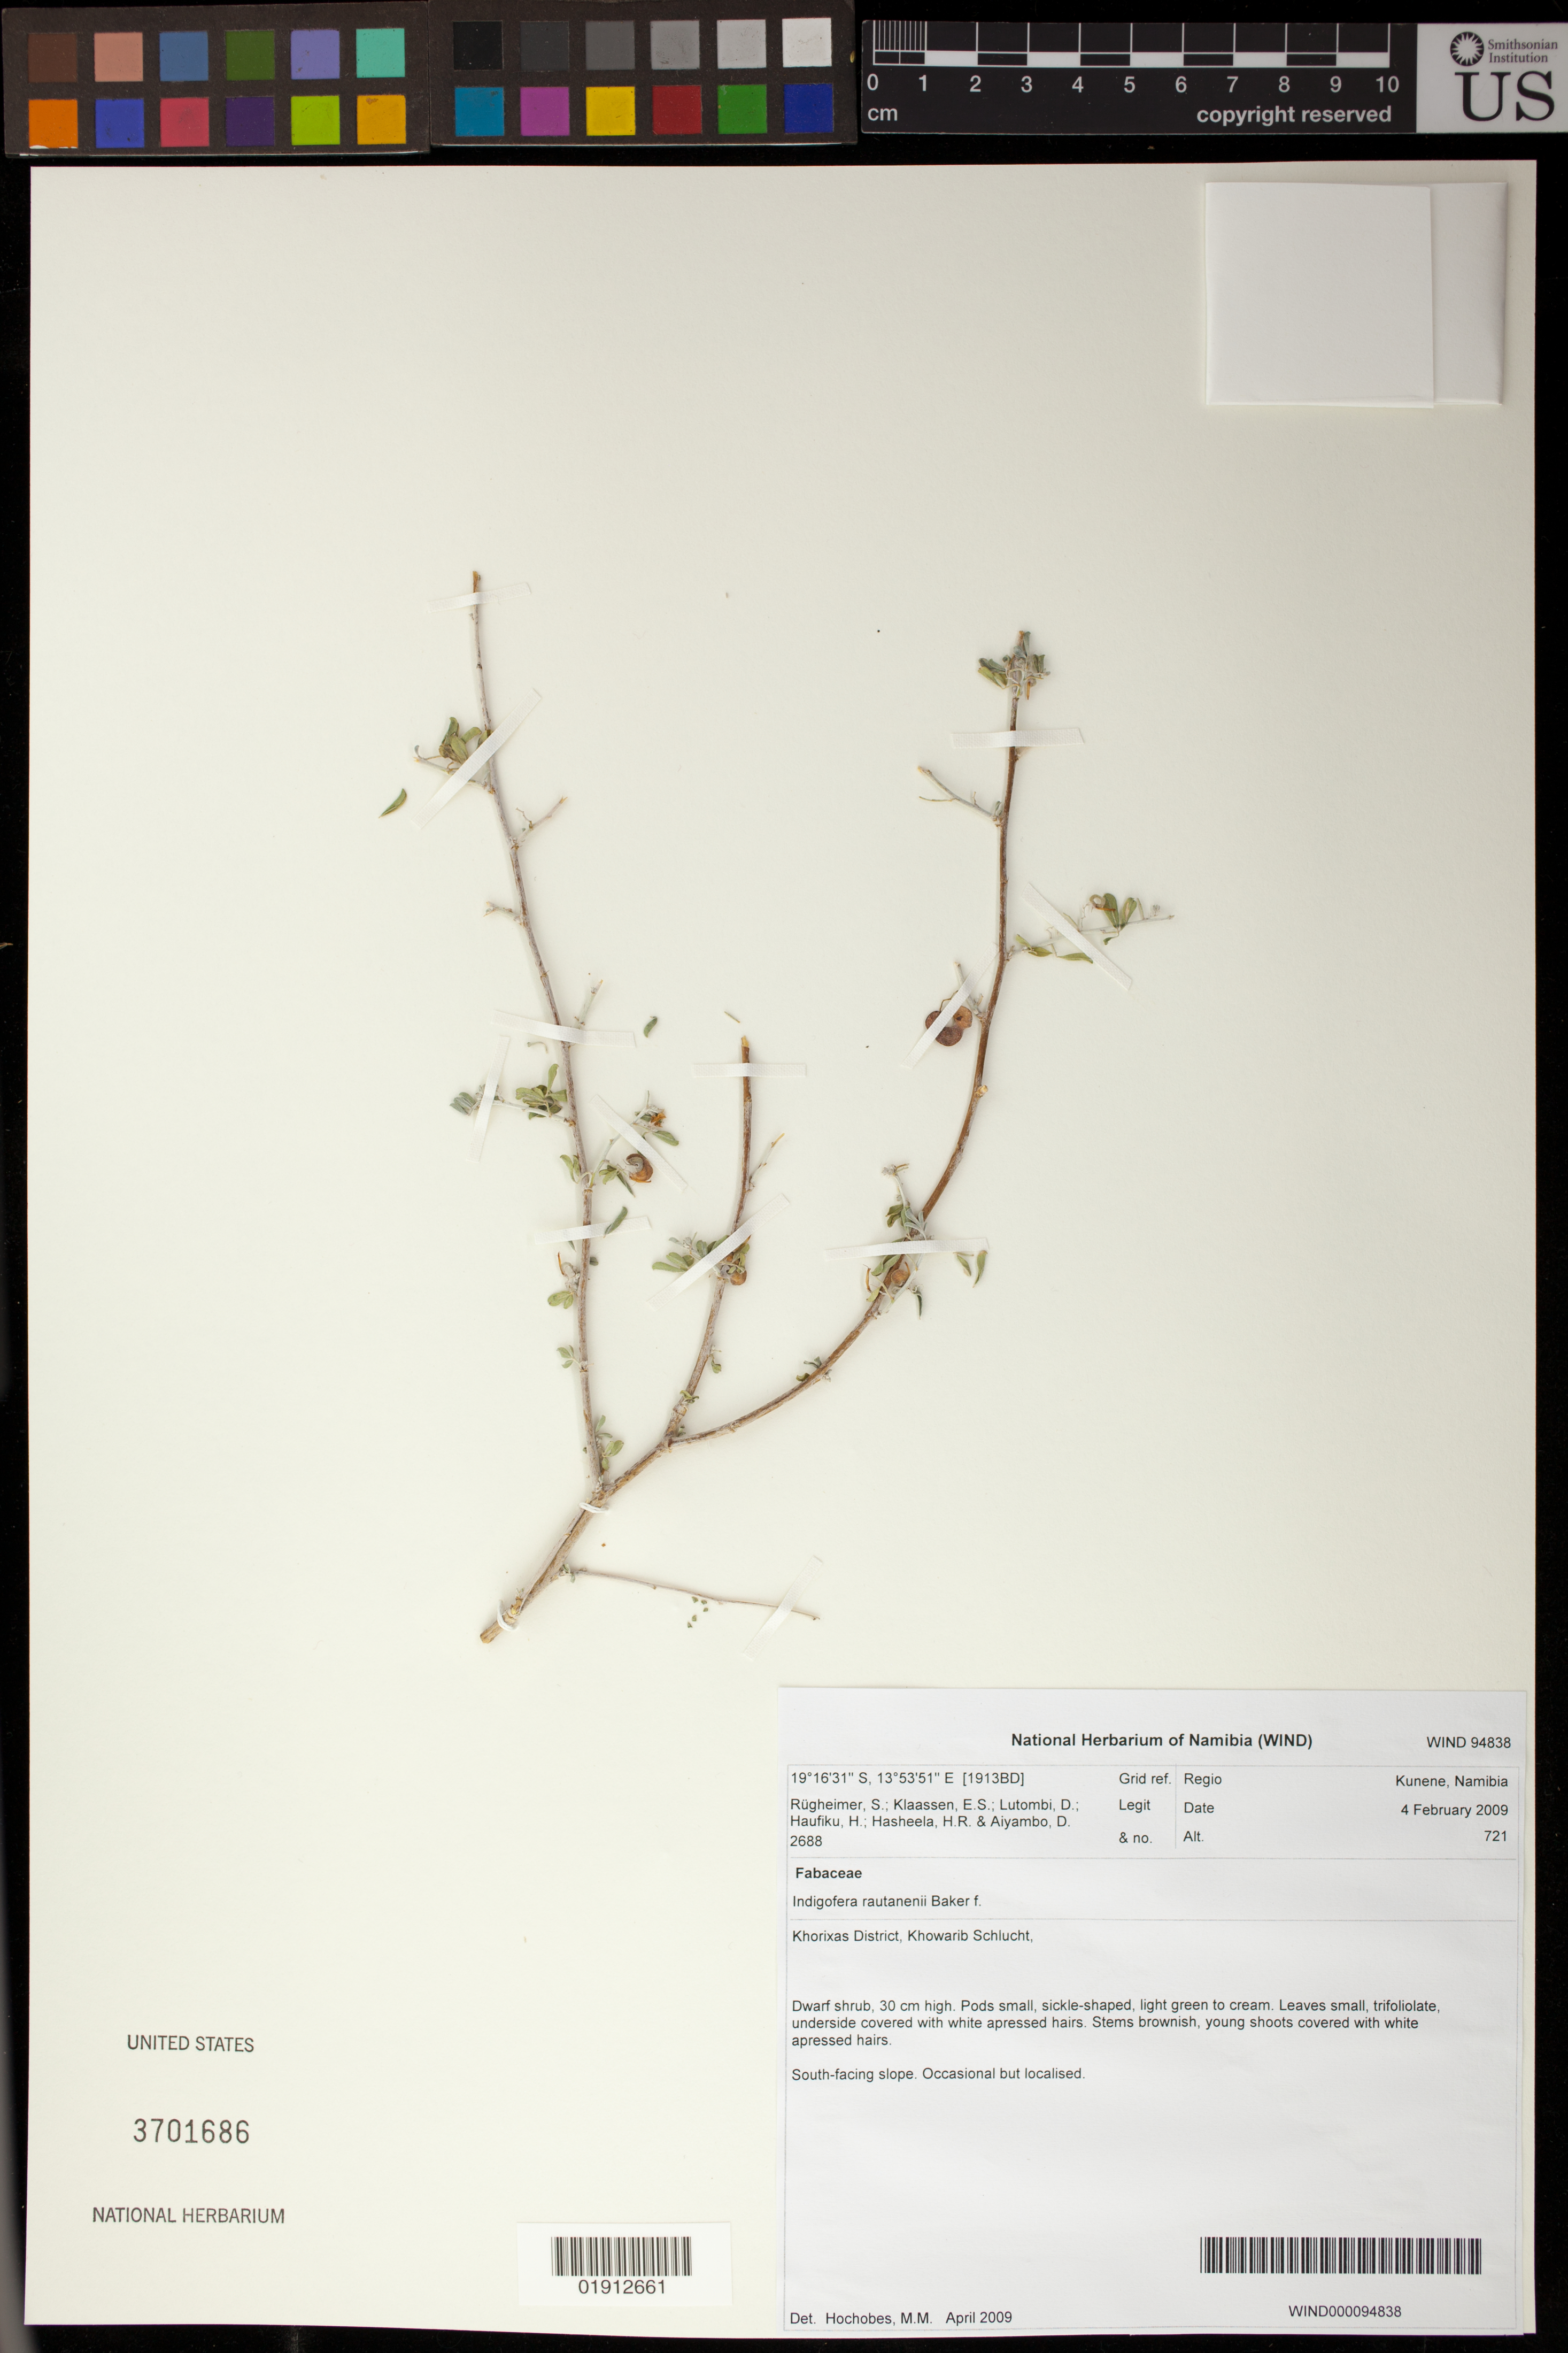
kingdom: Plantae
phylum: Tracheophyta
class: Magnoliopsida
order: Fabales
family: Fabaceae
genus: Indigofera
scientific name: Indigofera rautanenii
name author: Baker f.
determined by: Hochobes, M. M.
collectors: S. Rugheimer, E. S. Klaassen, D. Lutombi, H. Haufiku, H. Hasheela & D. Aiyambo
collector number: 2688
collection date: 2009-02-04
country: Namibia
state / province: Kunene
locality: Khorixas District, Khowarib Schlucht.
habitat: South-facing slope.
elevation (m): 721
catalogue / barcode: US 3701686